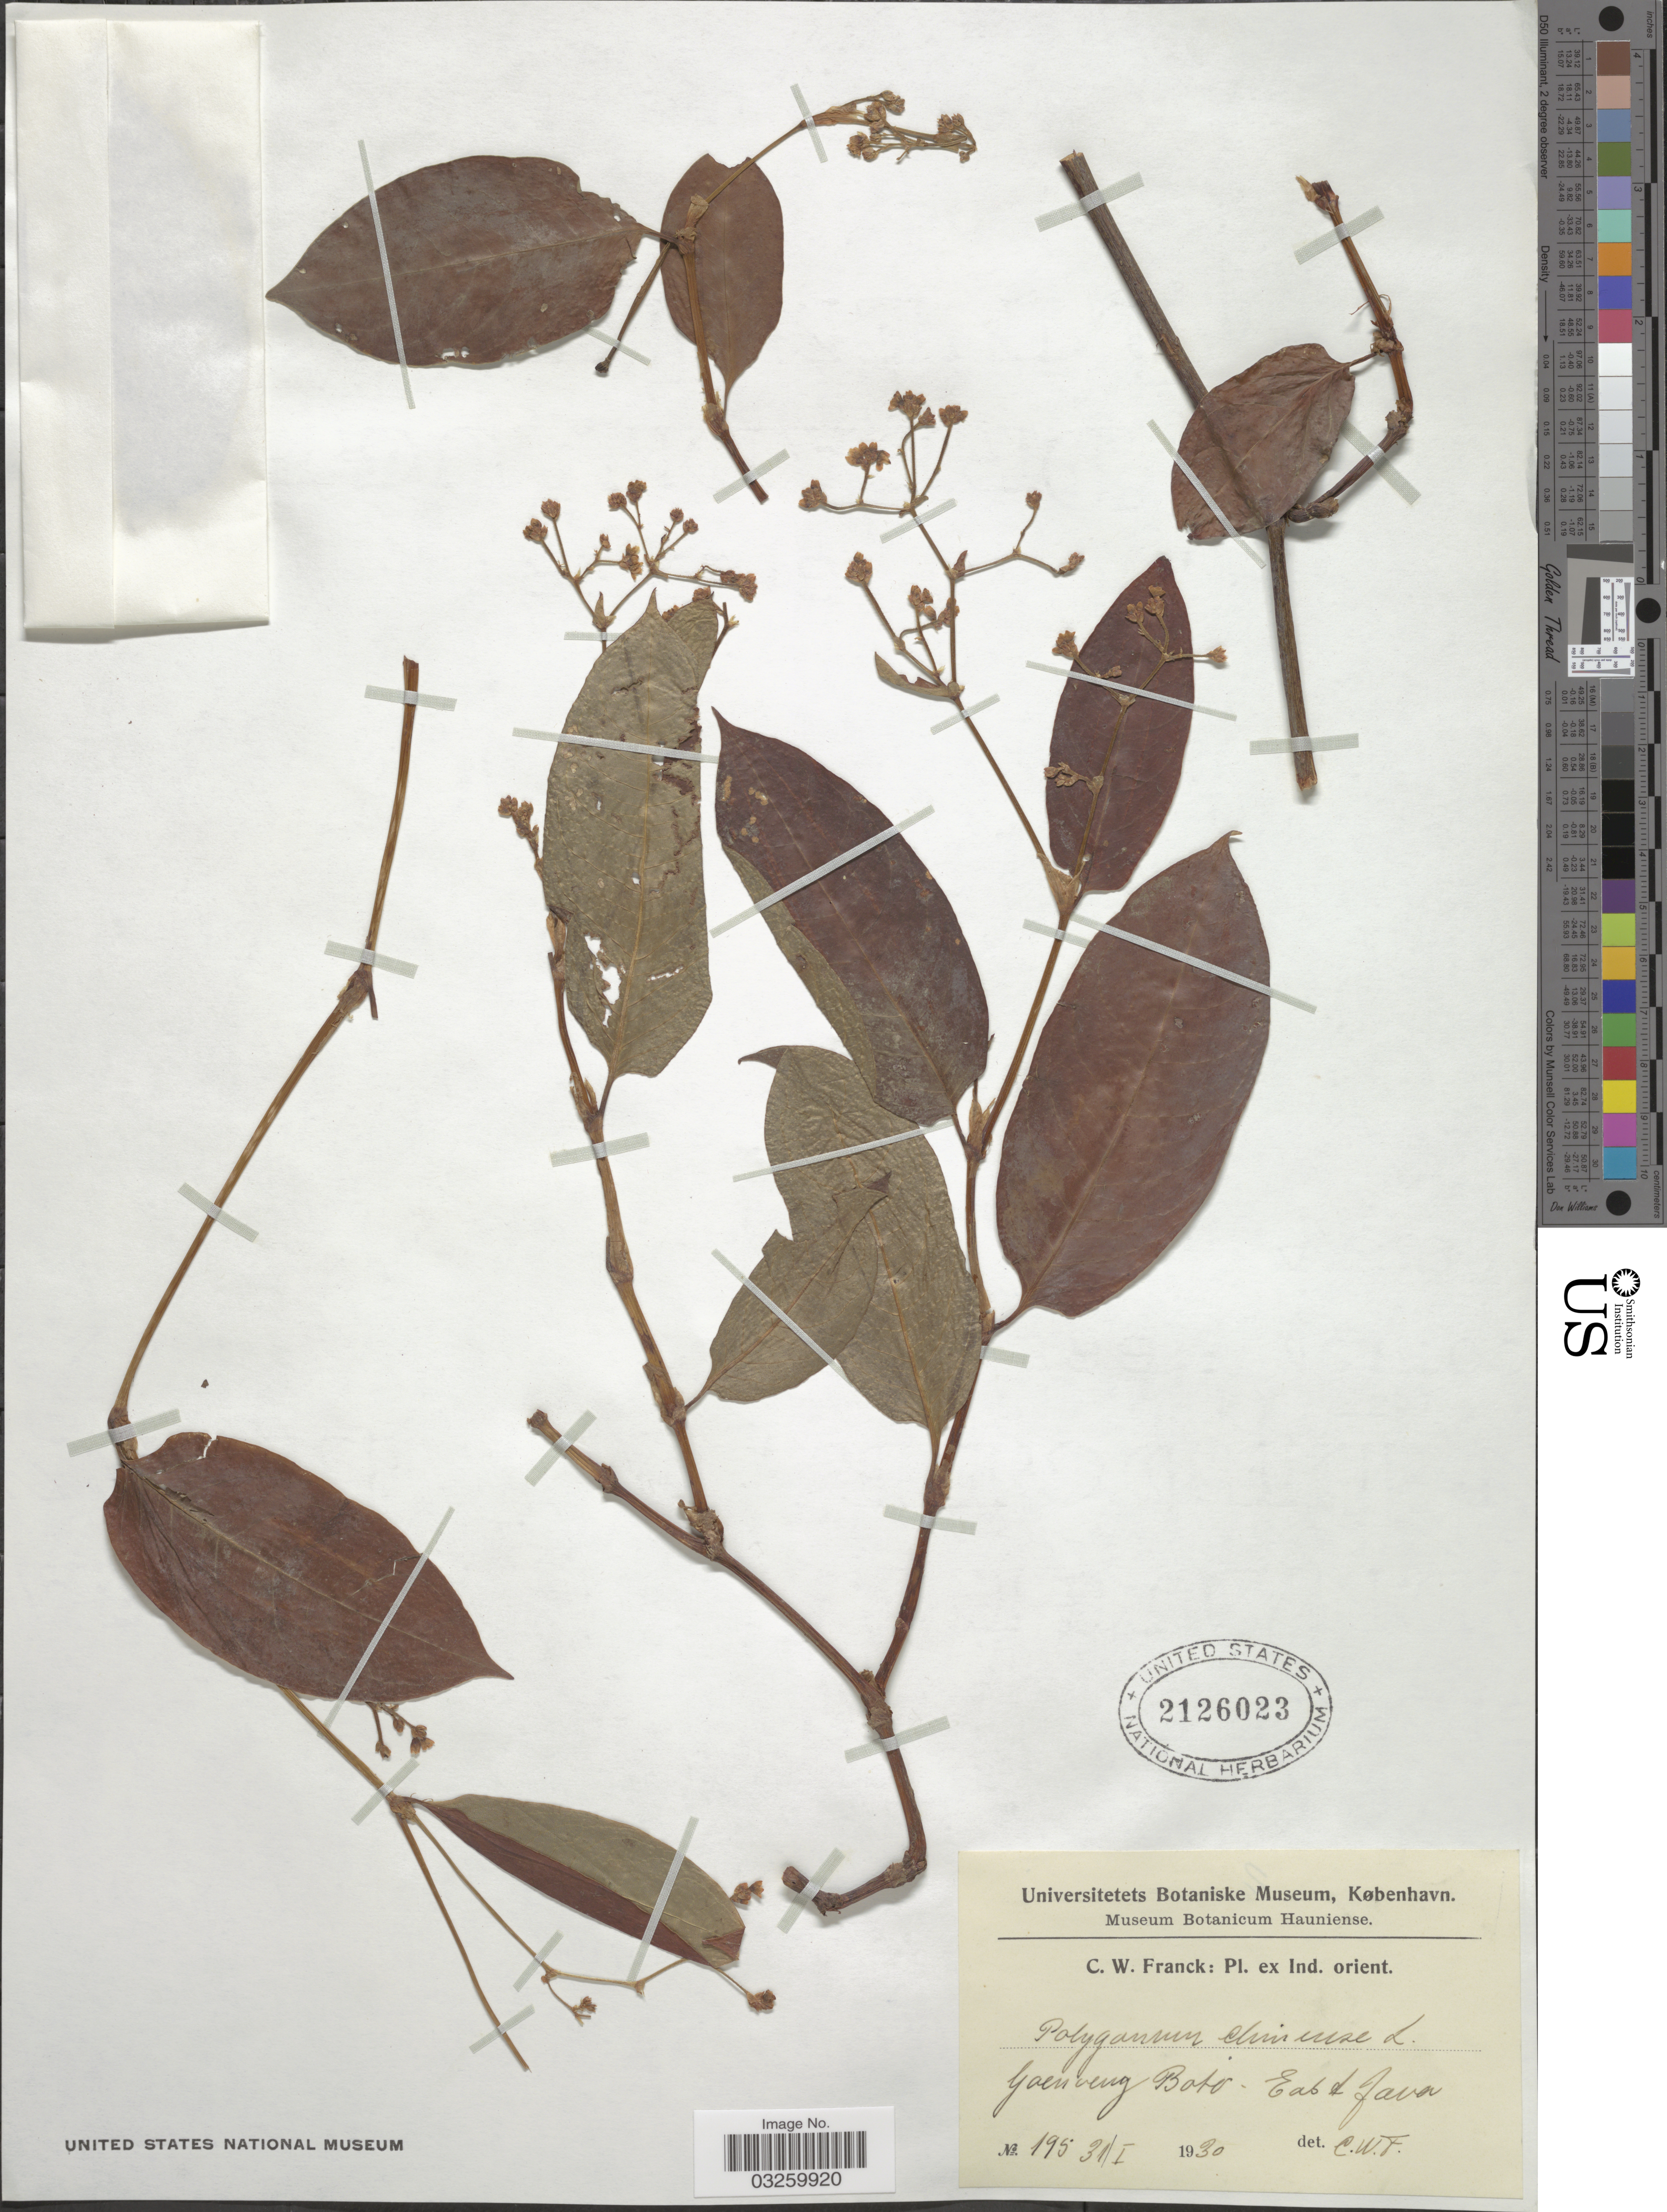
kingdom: Plantae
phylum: Tracheophyta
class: Magnoliopsida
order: Caryophyllales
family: Polygonaceae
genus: Persicaria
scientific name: Persicaria chinensis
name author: (L.) H. Gross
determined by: Wagner, W. L., (BOT), Smithsonian Institution - National Museum of Natural History (UNITED STATES)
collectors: C. Franck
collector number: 195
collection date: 1930-01-31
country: Indonesia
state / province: Java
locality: Ind. orient. Goenoeng Bato - East of Java.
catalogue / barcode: US 2126023